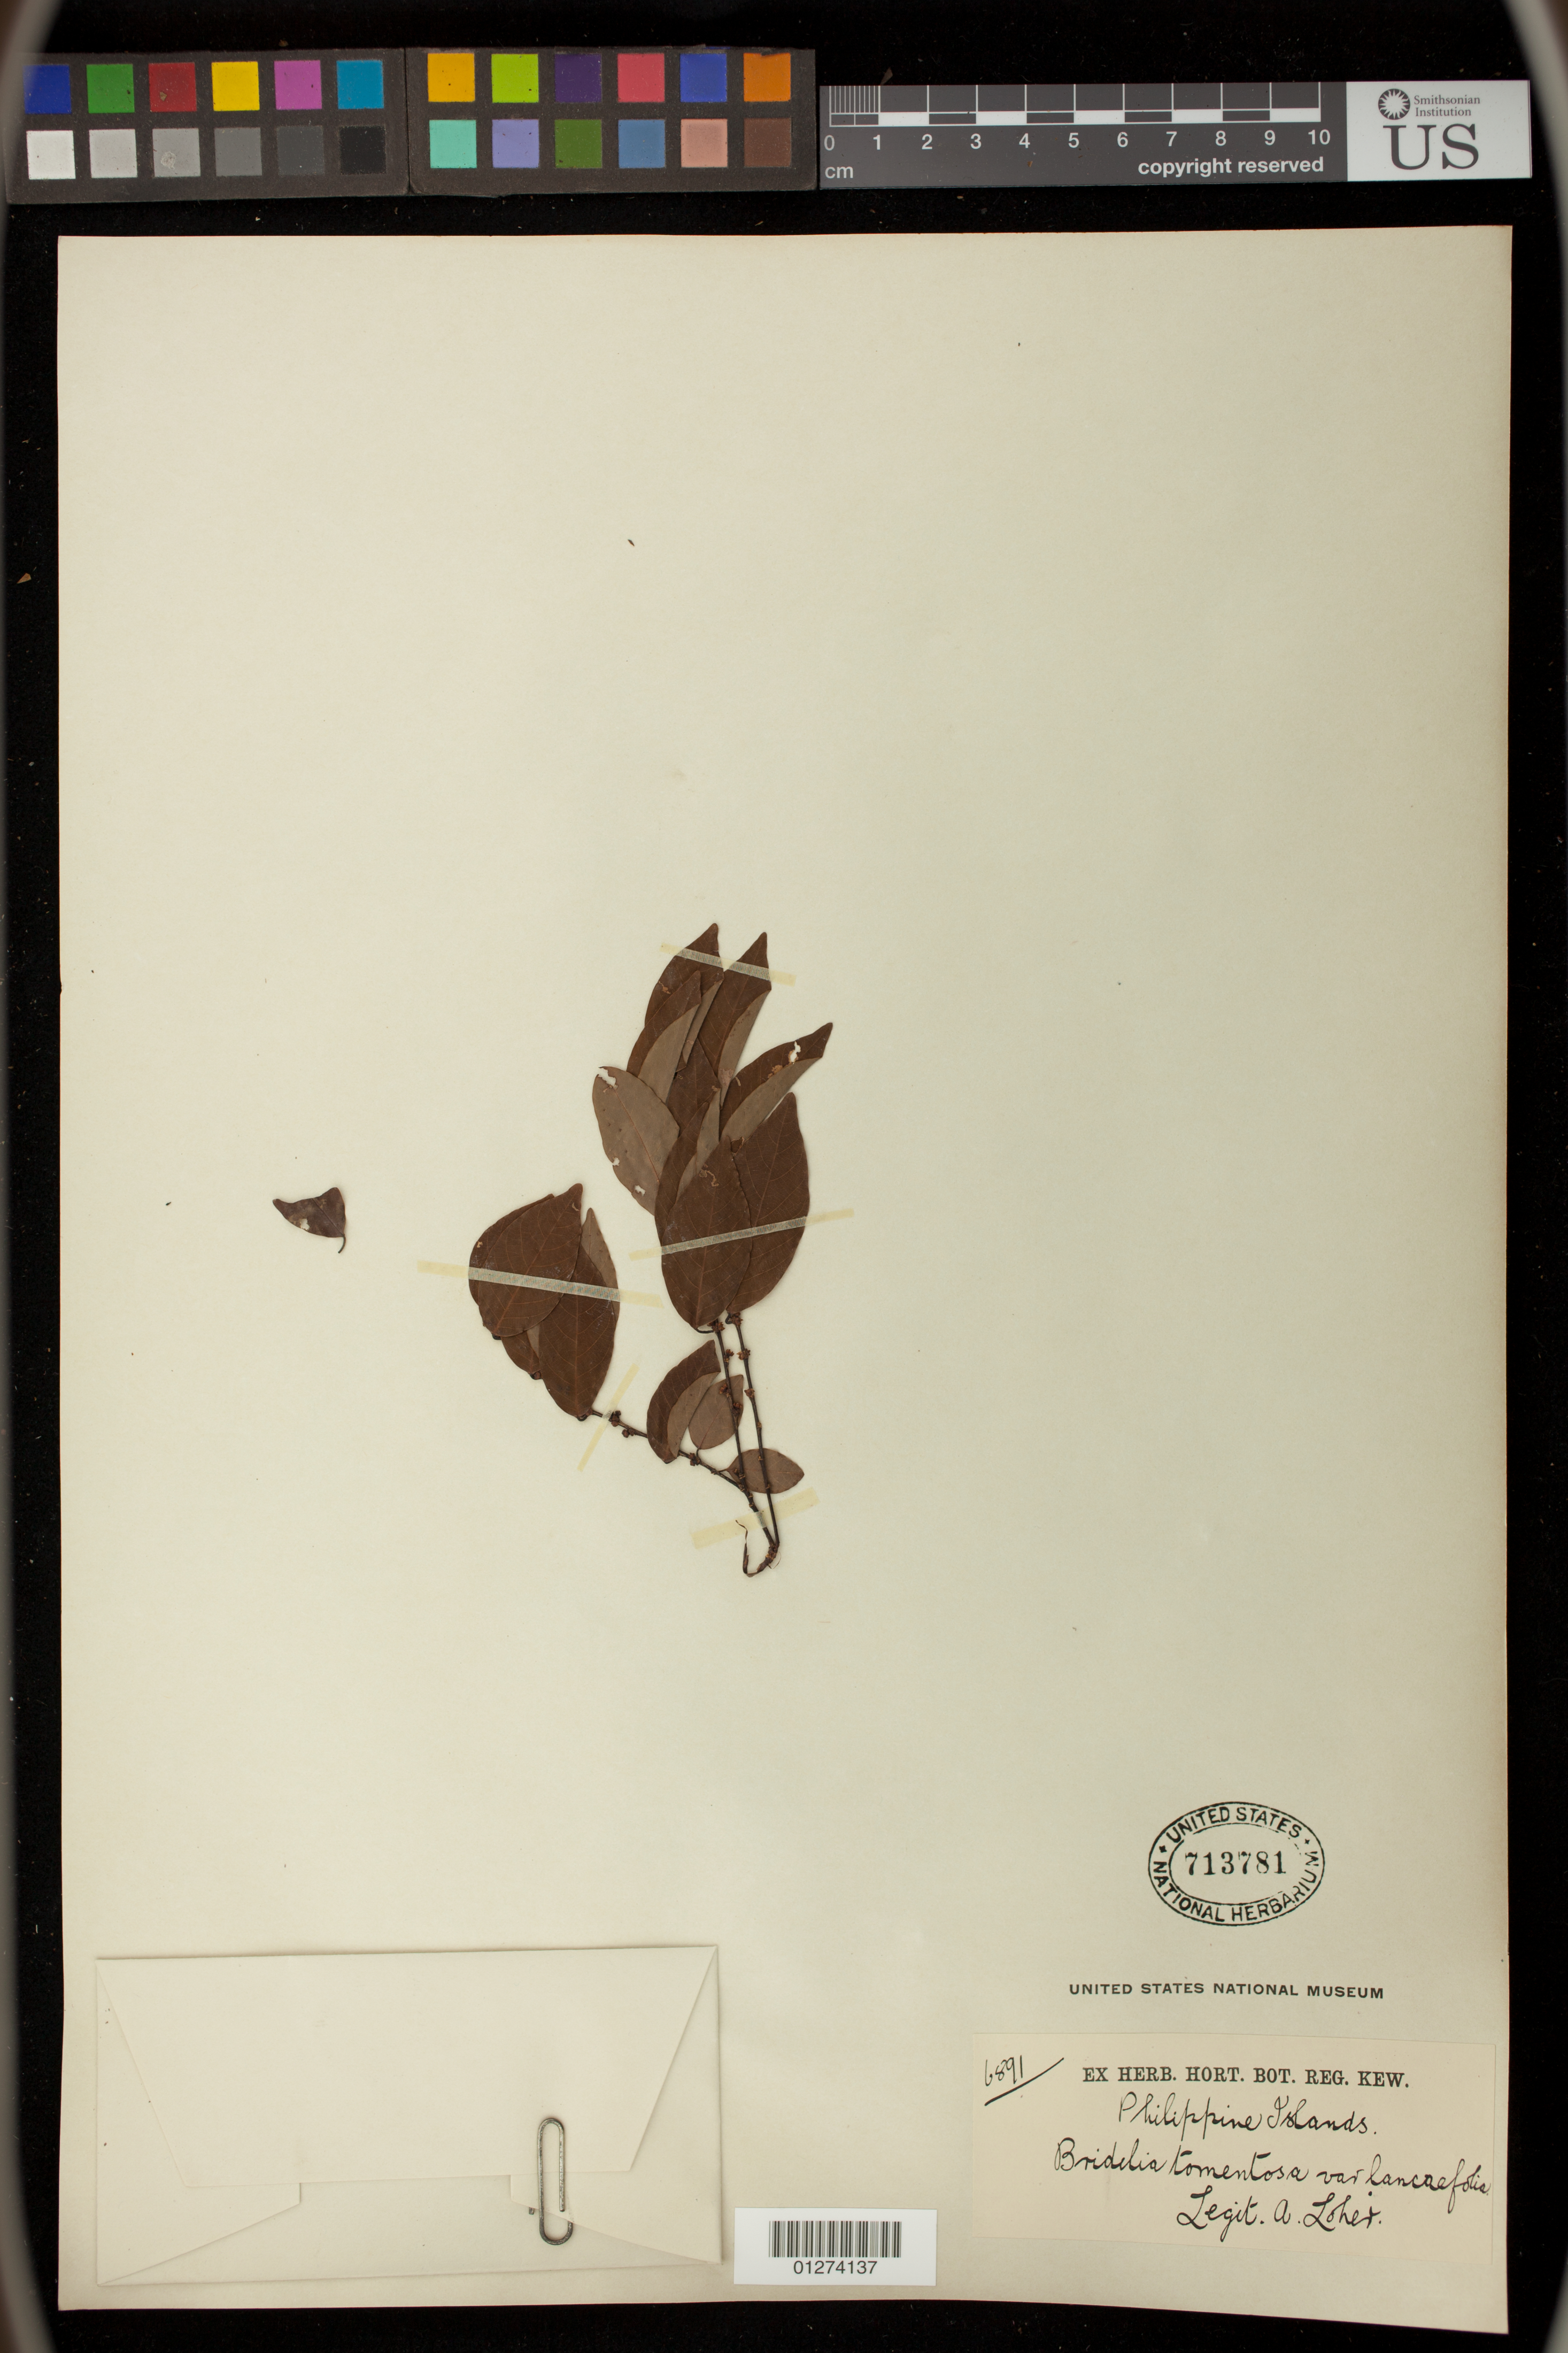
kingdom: Plantae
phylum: Tracheophyta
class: Magnoliopsida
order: Malpighiales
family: Phyllanthaceae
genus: Bridelia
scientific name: Bridelia tomentosa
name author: Blume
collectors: A. Loher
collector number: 6891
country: Philippines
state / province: Central Luzon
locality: Mariveles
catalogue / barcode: US 713781